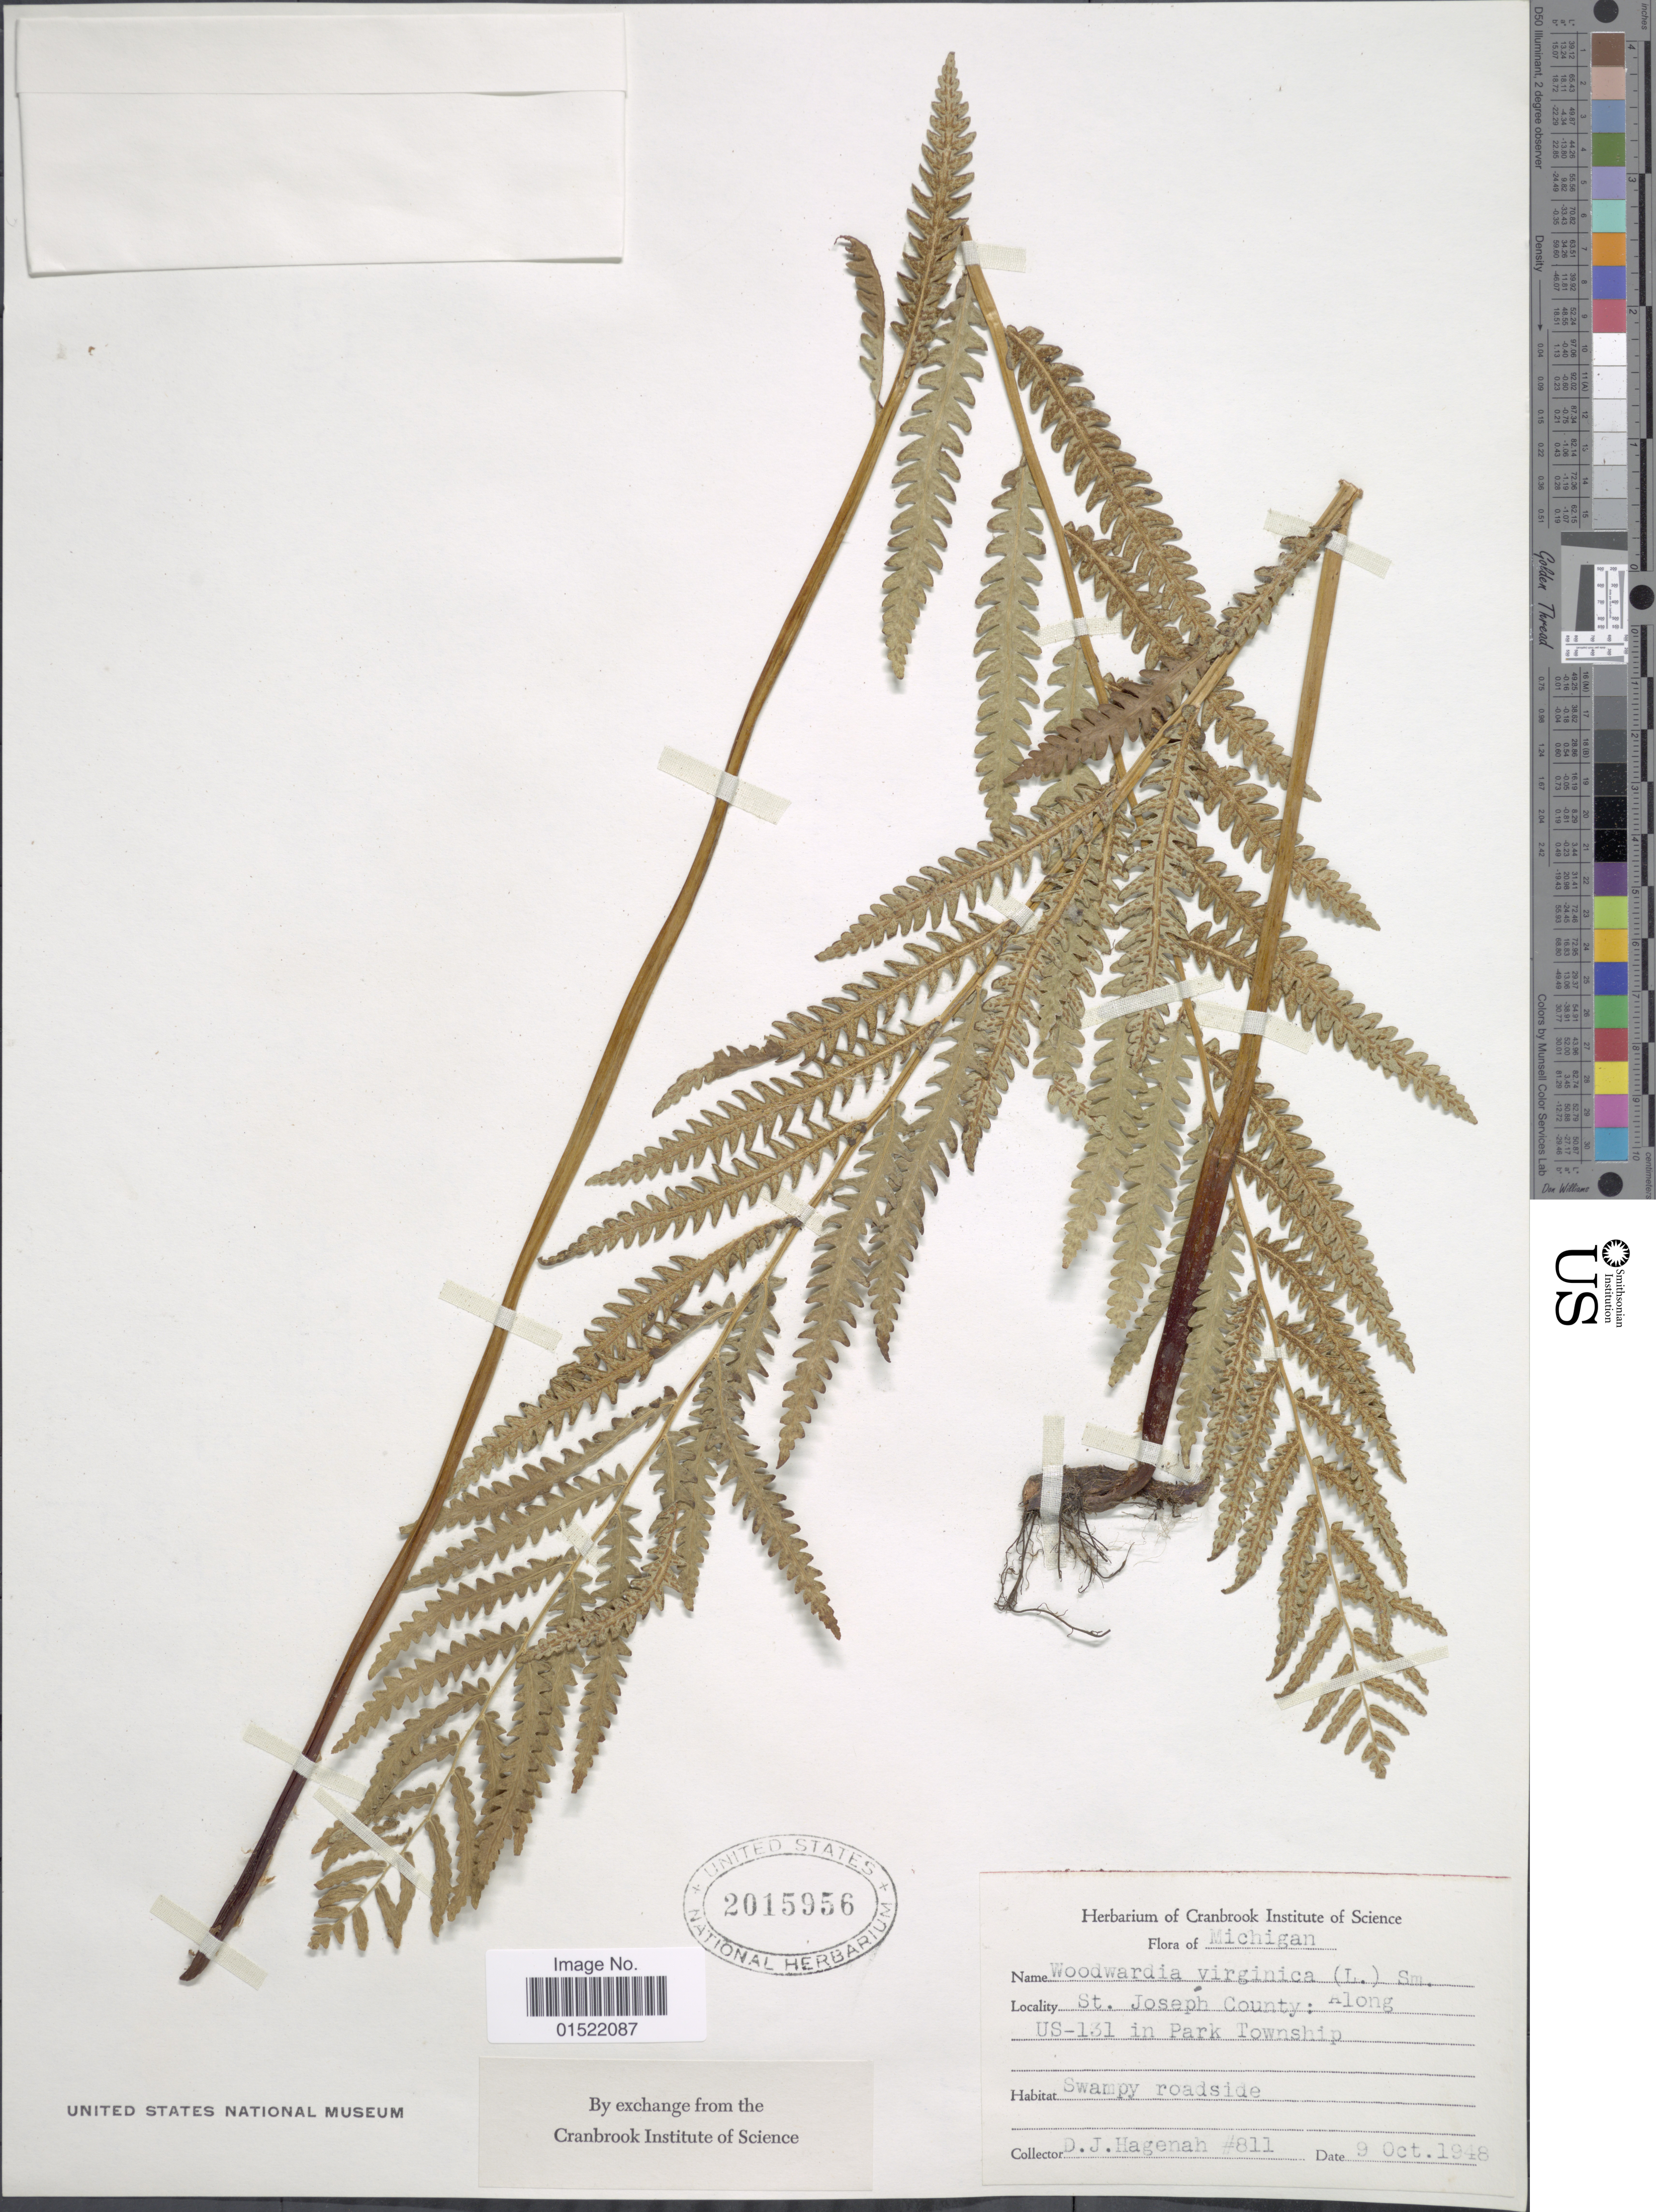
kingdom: Plantae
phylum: Tracheophyta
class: Polypodiopsida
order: Polypodiales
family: Blechnaceae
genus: Woodwardia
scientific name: Woodwardia virginica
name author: (L.) R.M. Sm.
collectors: D. Hagenah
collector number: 811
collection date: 1948-10-09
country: United States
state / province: Michigan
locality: St. Joseph County: along US-131 in Park Township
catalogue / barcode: US 2015956